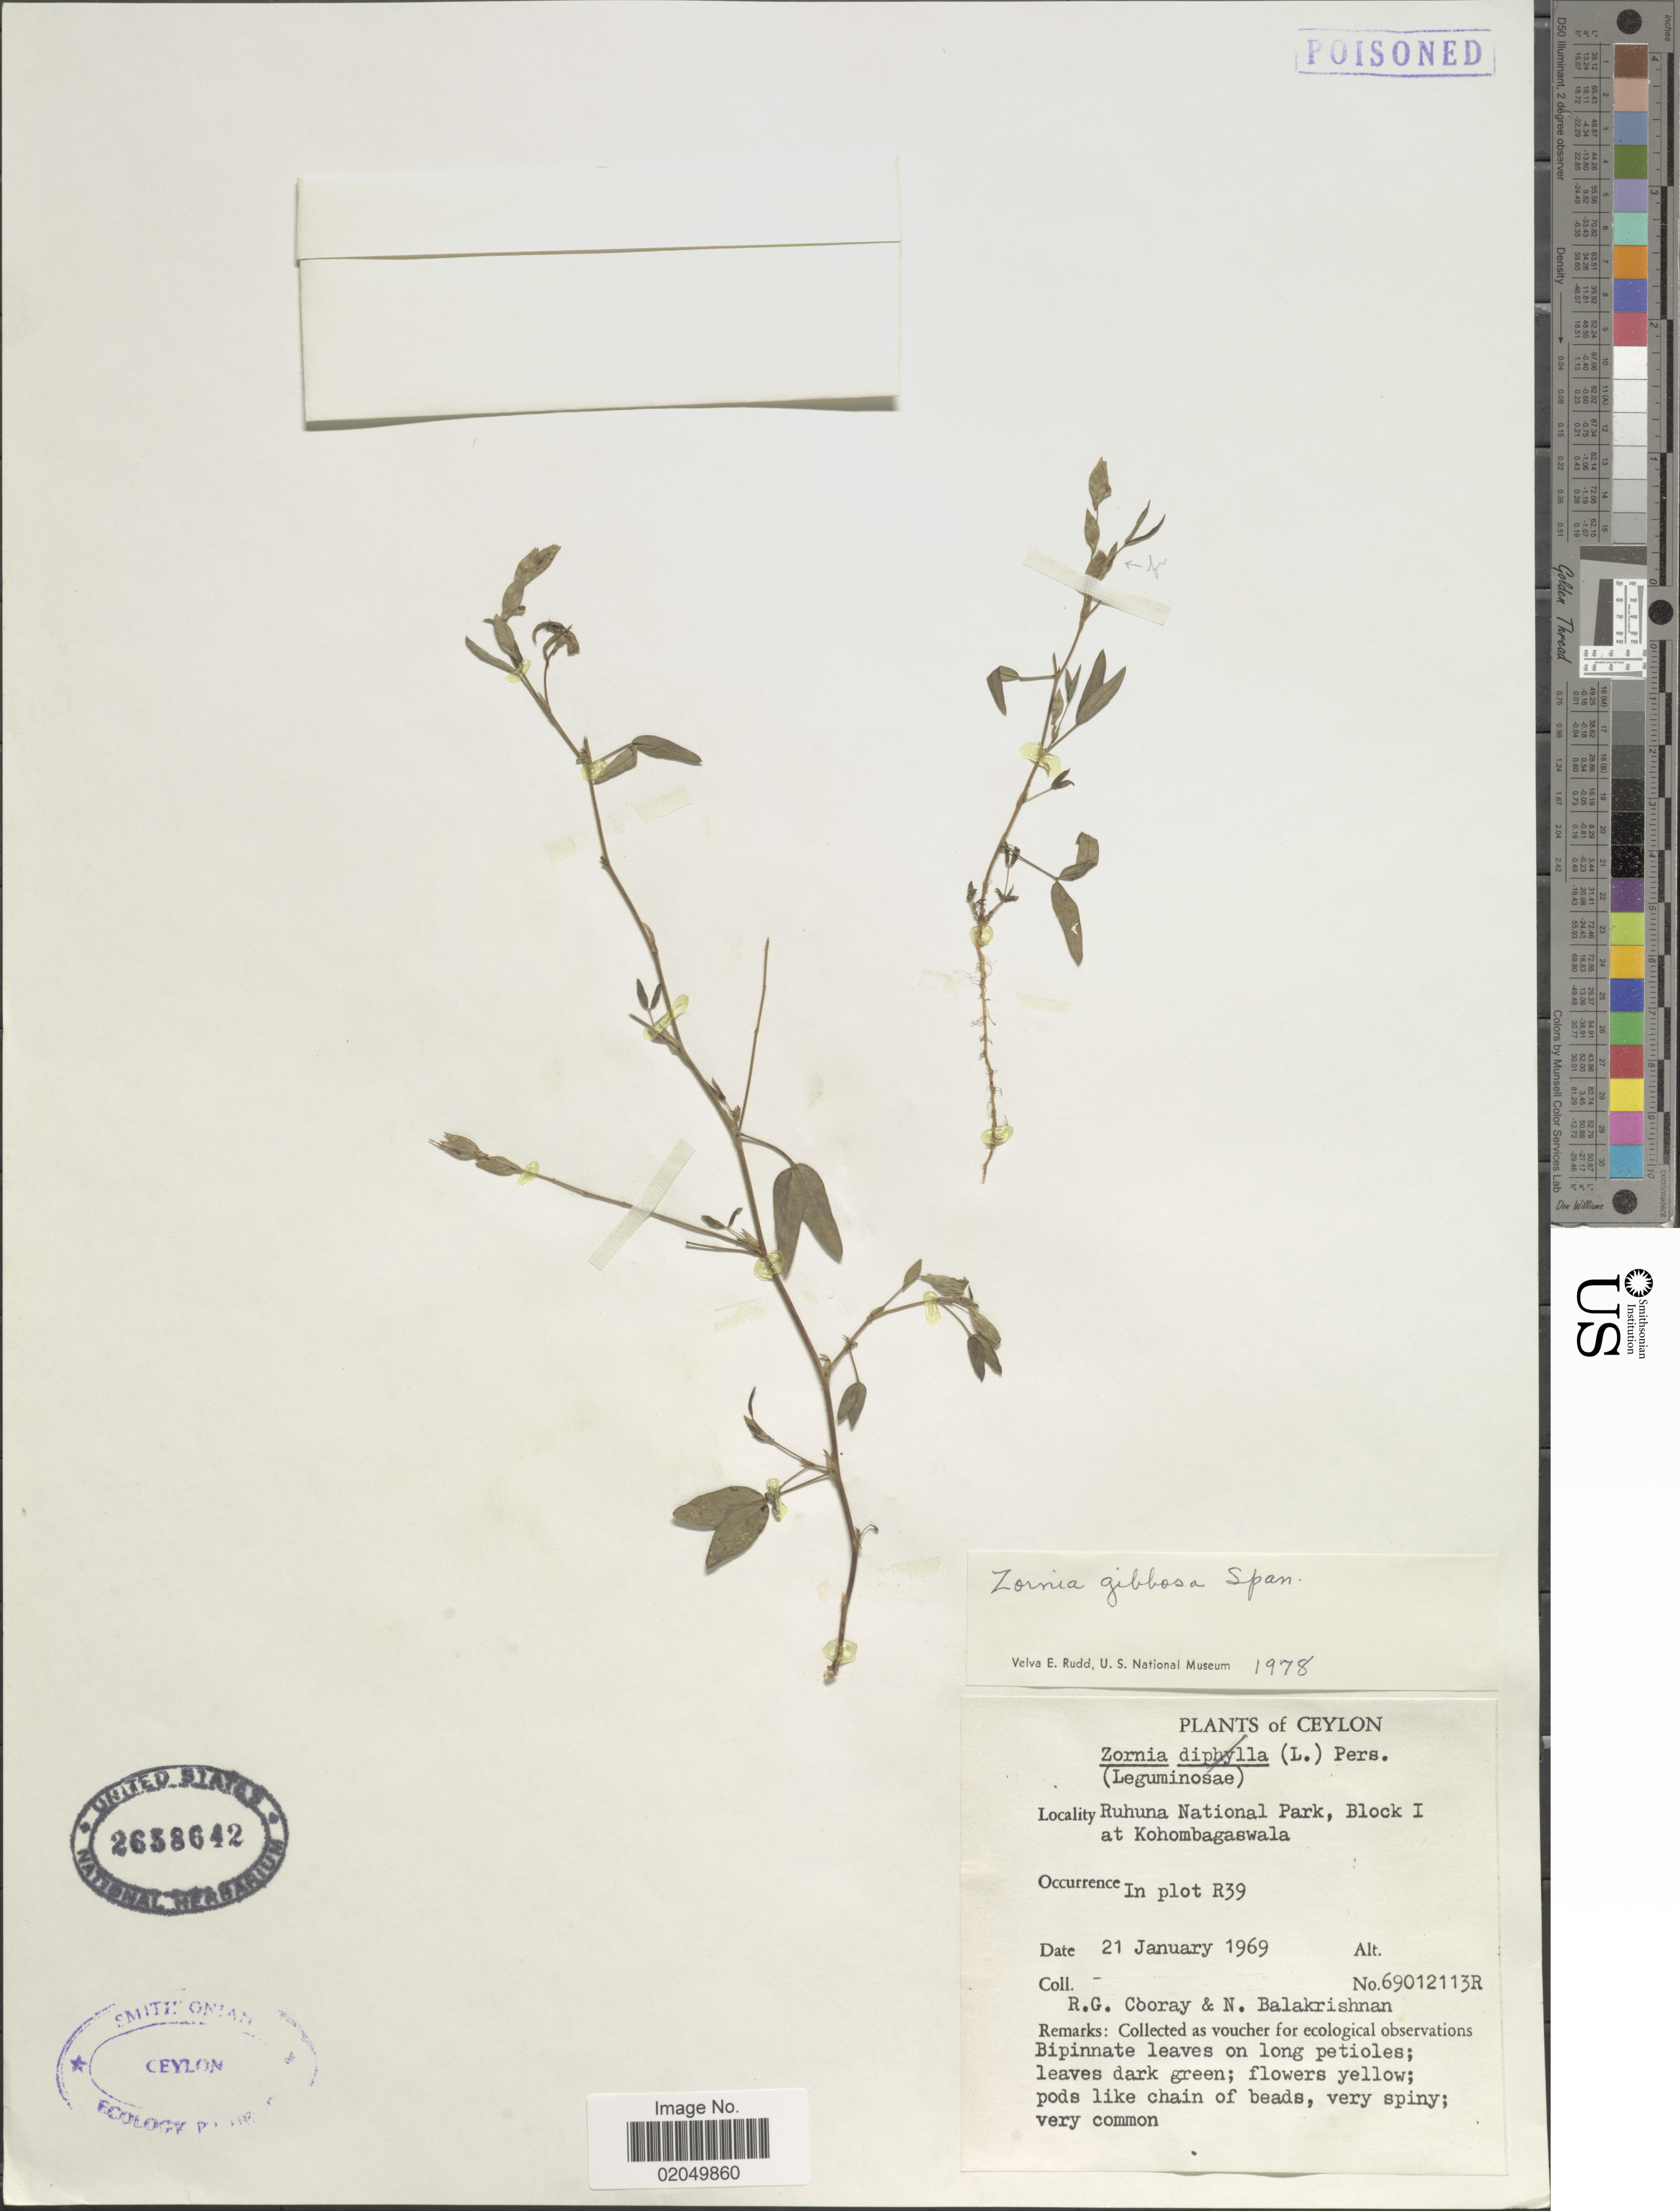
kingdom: Plantae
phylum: Tracheophyta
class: Magnoliopsida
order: Fabales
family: Fabaceae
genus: Zornia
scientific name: Zornia gibbosa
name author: Spanoghe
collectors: R. Cooray & N. Balakrishnan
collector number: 69012113R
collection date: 1969-01-21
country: Sri Lanka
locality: Ceylon, Ruhuna National Park, Block 1 at Kohombagaswala, Plot R39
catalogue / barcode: US 2658642